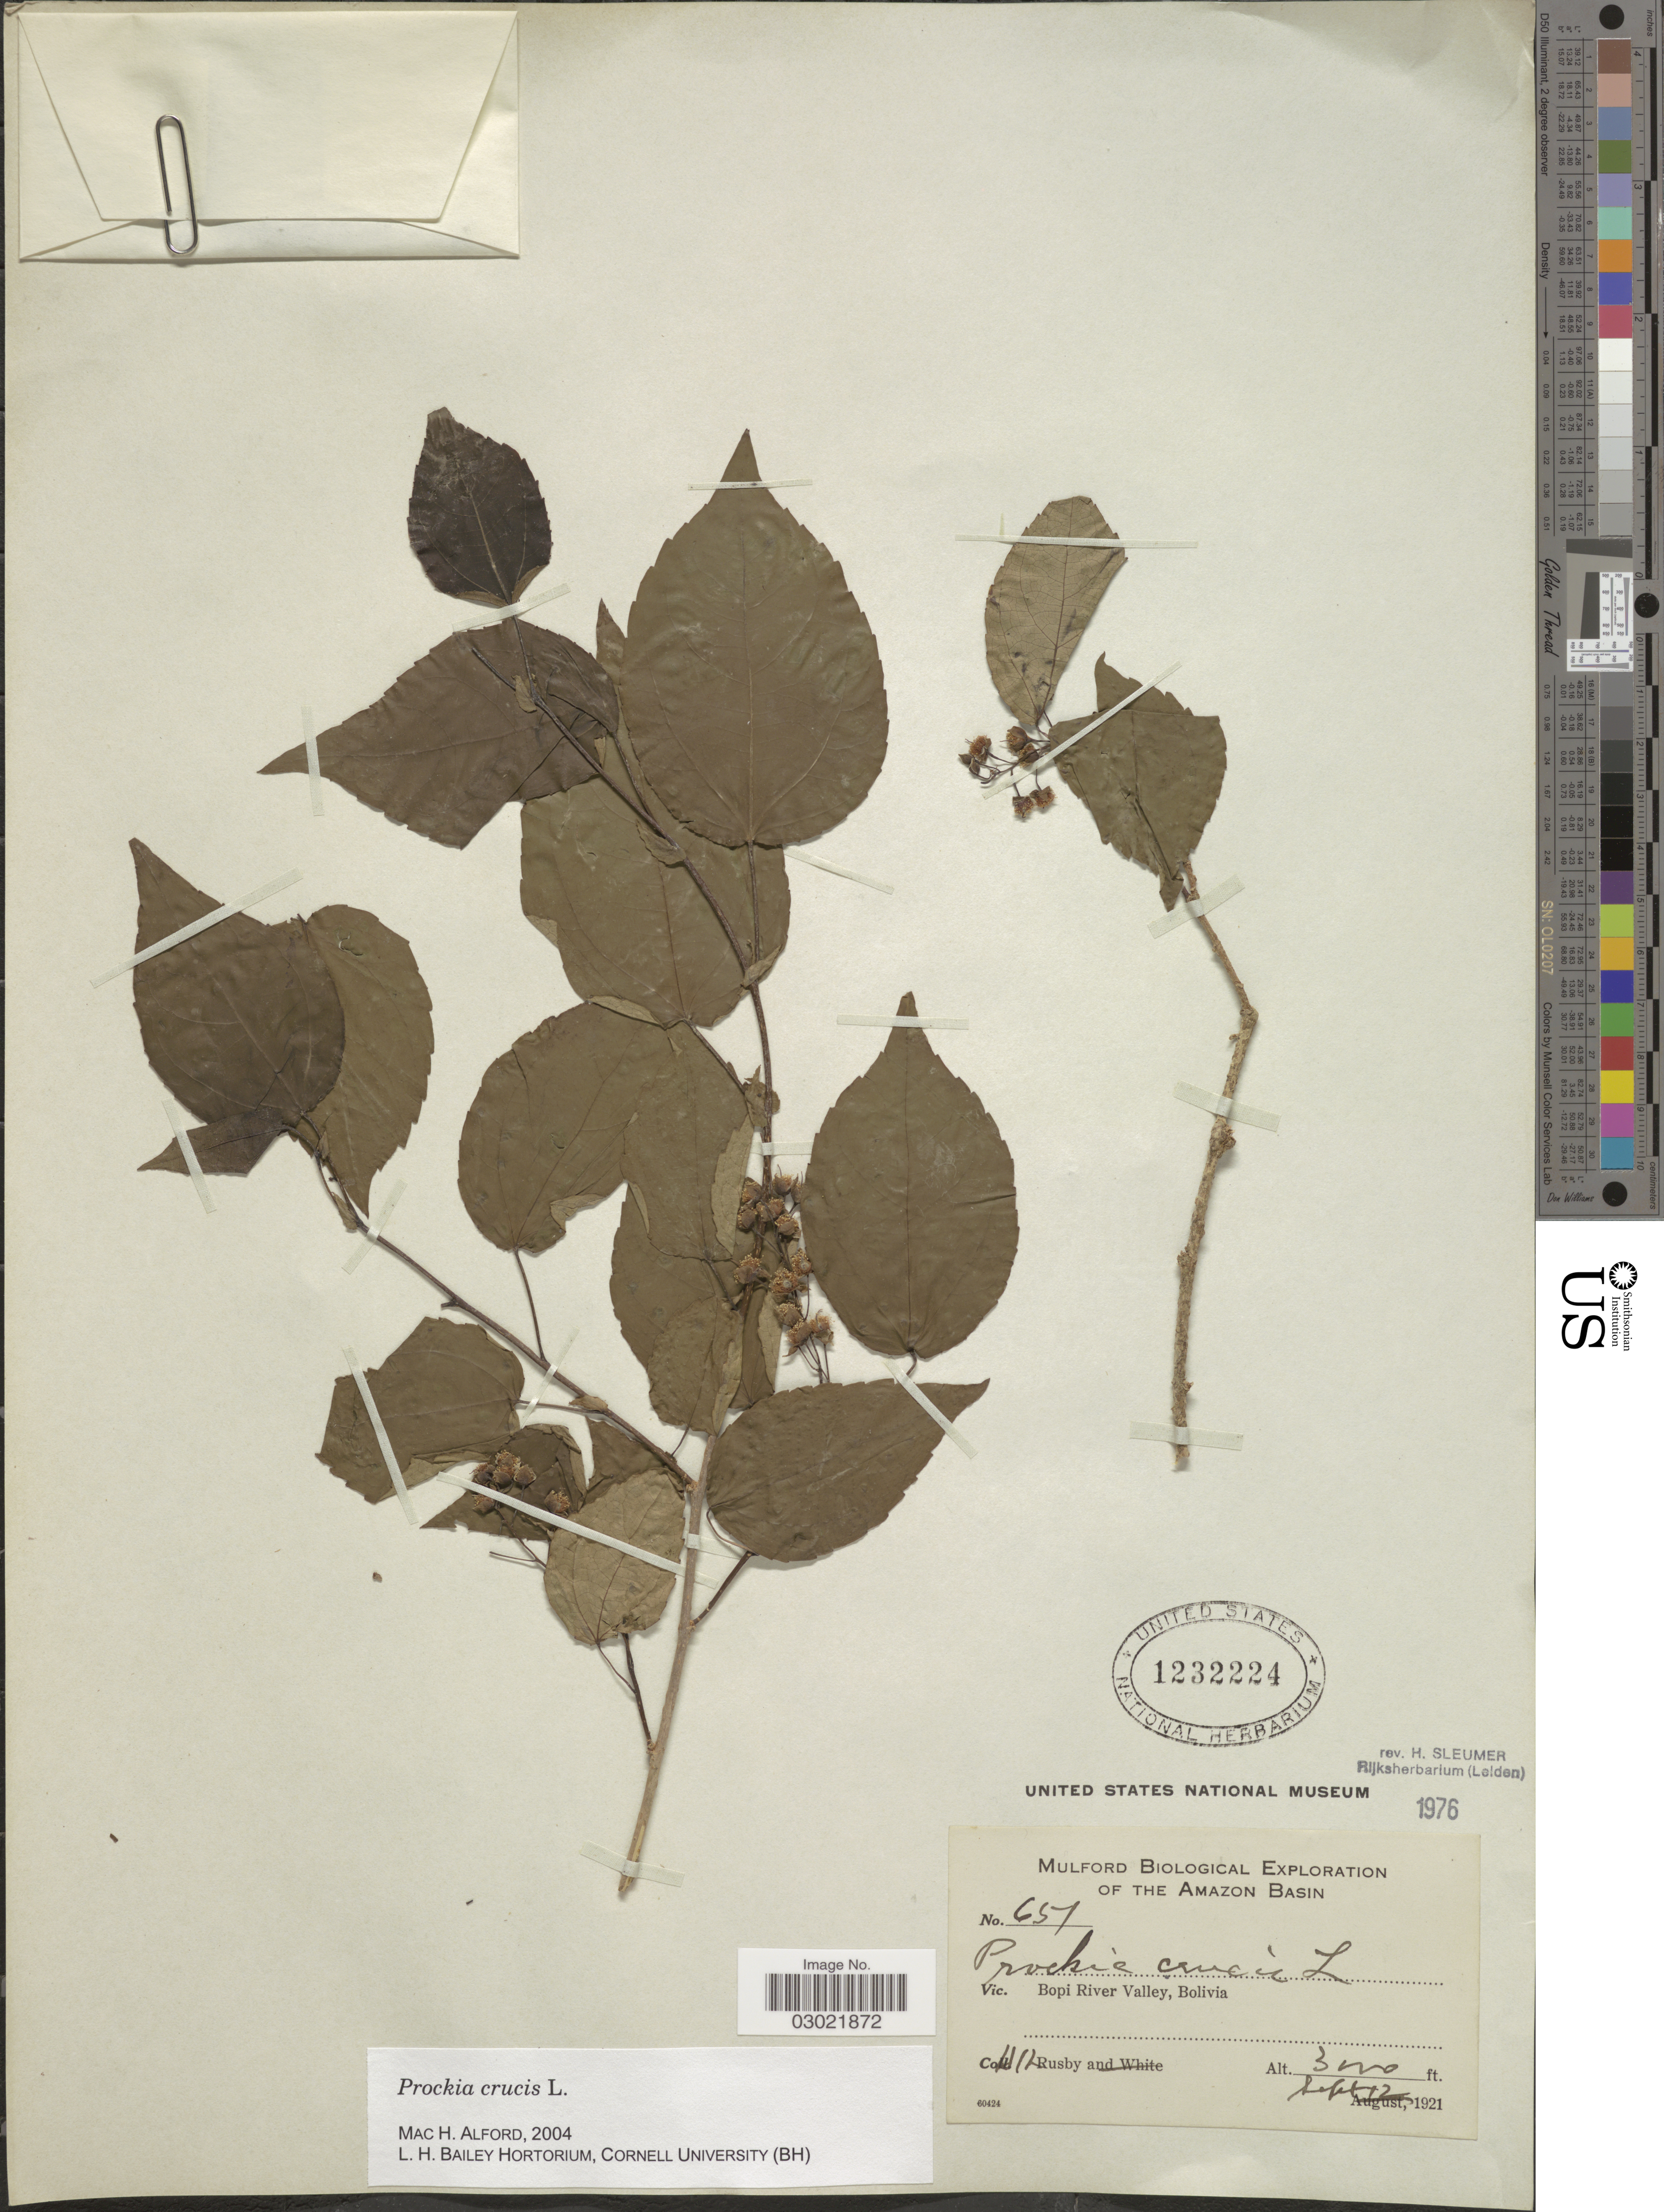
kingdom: Plantae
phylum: Tracheophyta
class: Magnoliopsida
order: Malpighiales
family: Salicaceae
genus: Prockia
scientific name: Prockia crucis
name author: P. Browne ex L.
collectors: H. H. Rusby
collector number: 651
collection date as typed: Sept 12, 1921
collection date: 1921-09-12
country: Bolivia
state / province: La Paz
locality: Bopi River Valley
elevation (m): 914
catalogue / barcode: US 1232224